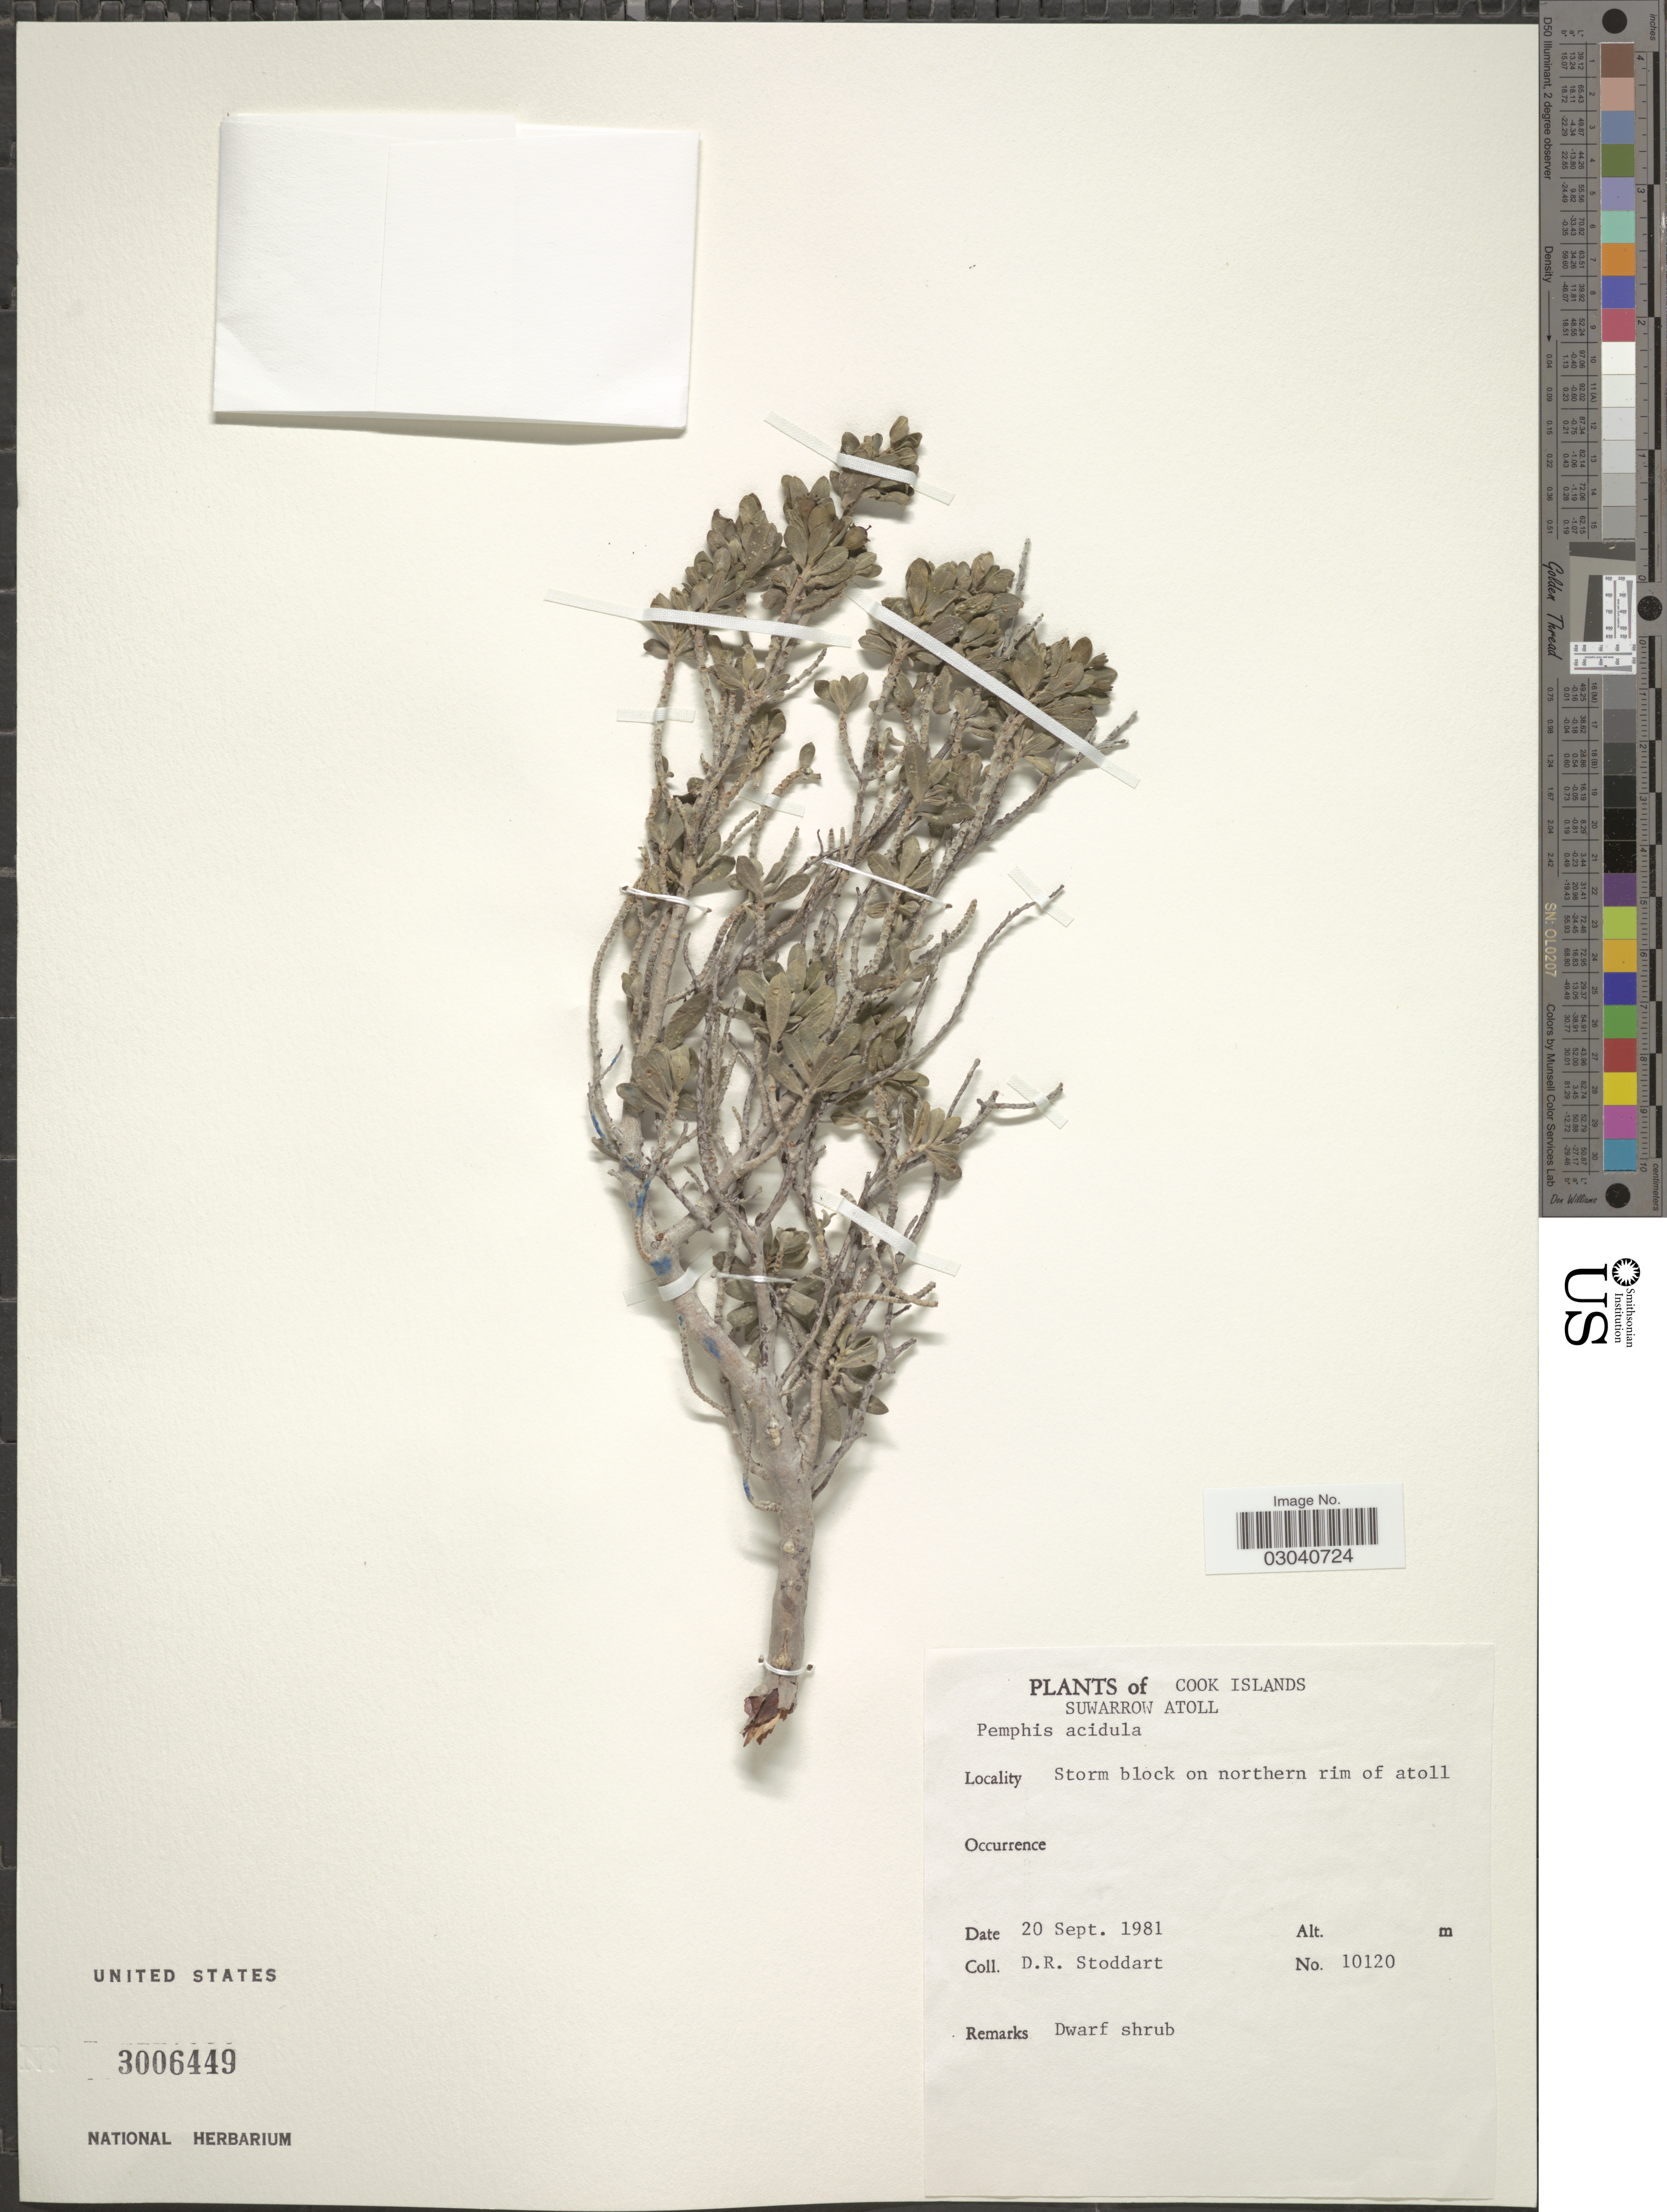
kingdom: Plantae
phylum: Tracheophyta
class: Magnoliopsida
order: Myrtales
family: Lythraceae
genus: Pemphis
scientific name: Pemphis acidula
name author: J.R. Forst. & G. Forst.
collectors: D. R. Stoddart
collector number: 10120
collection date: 1981-09-20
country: Cook Islands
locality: Suwarrow Atoll. Storm block on northern rim of atoll.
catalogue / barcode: US 3006449